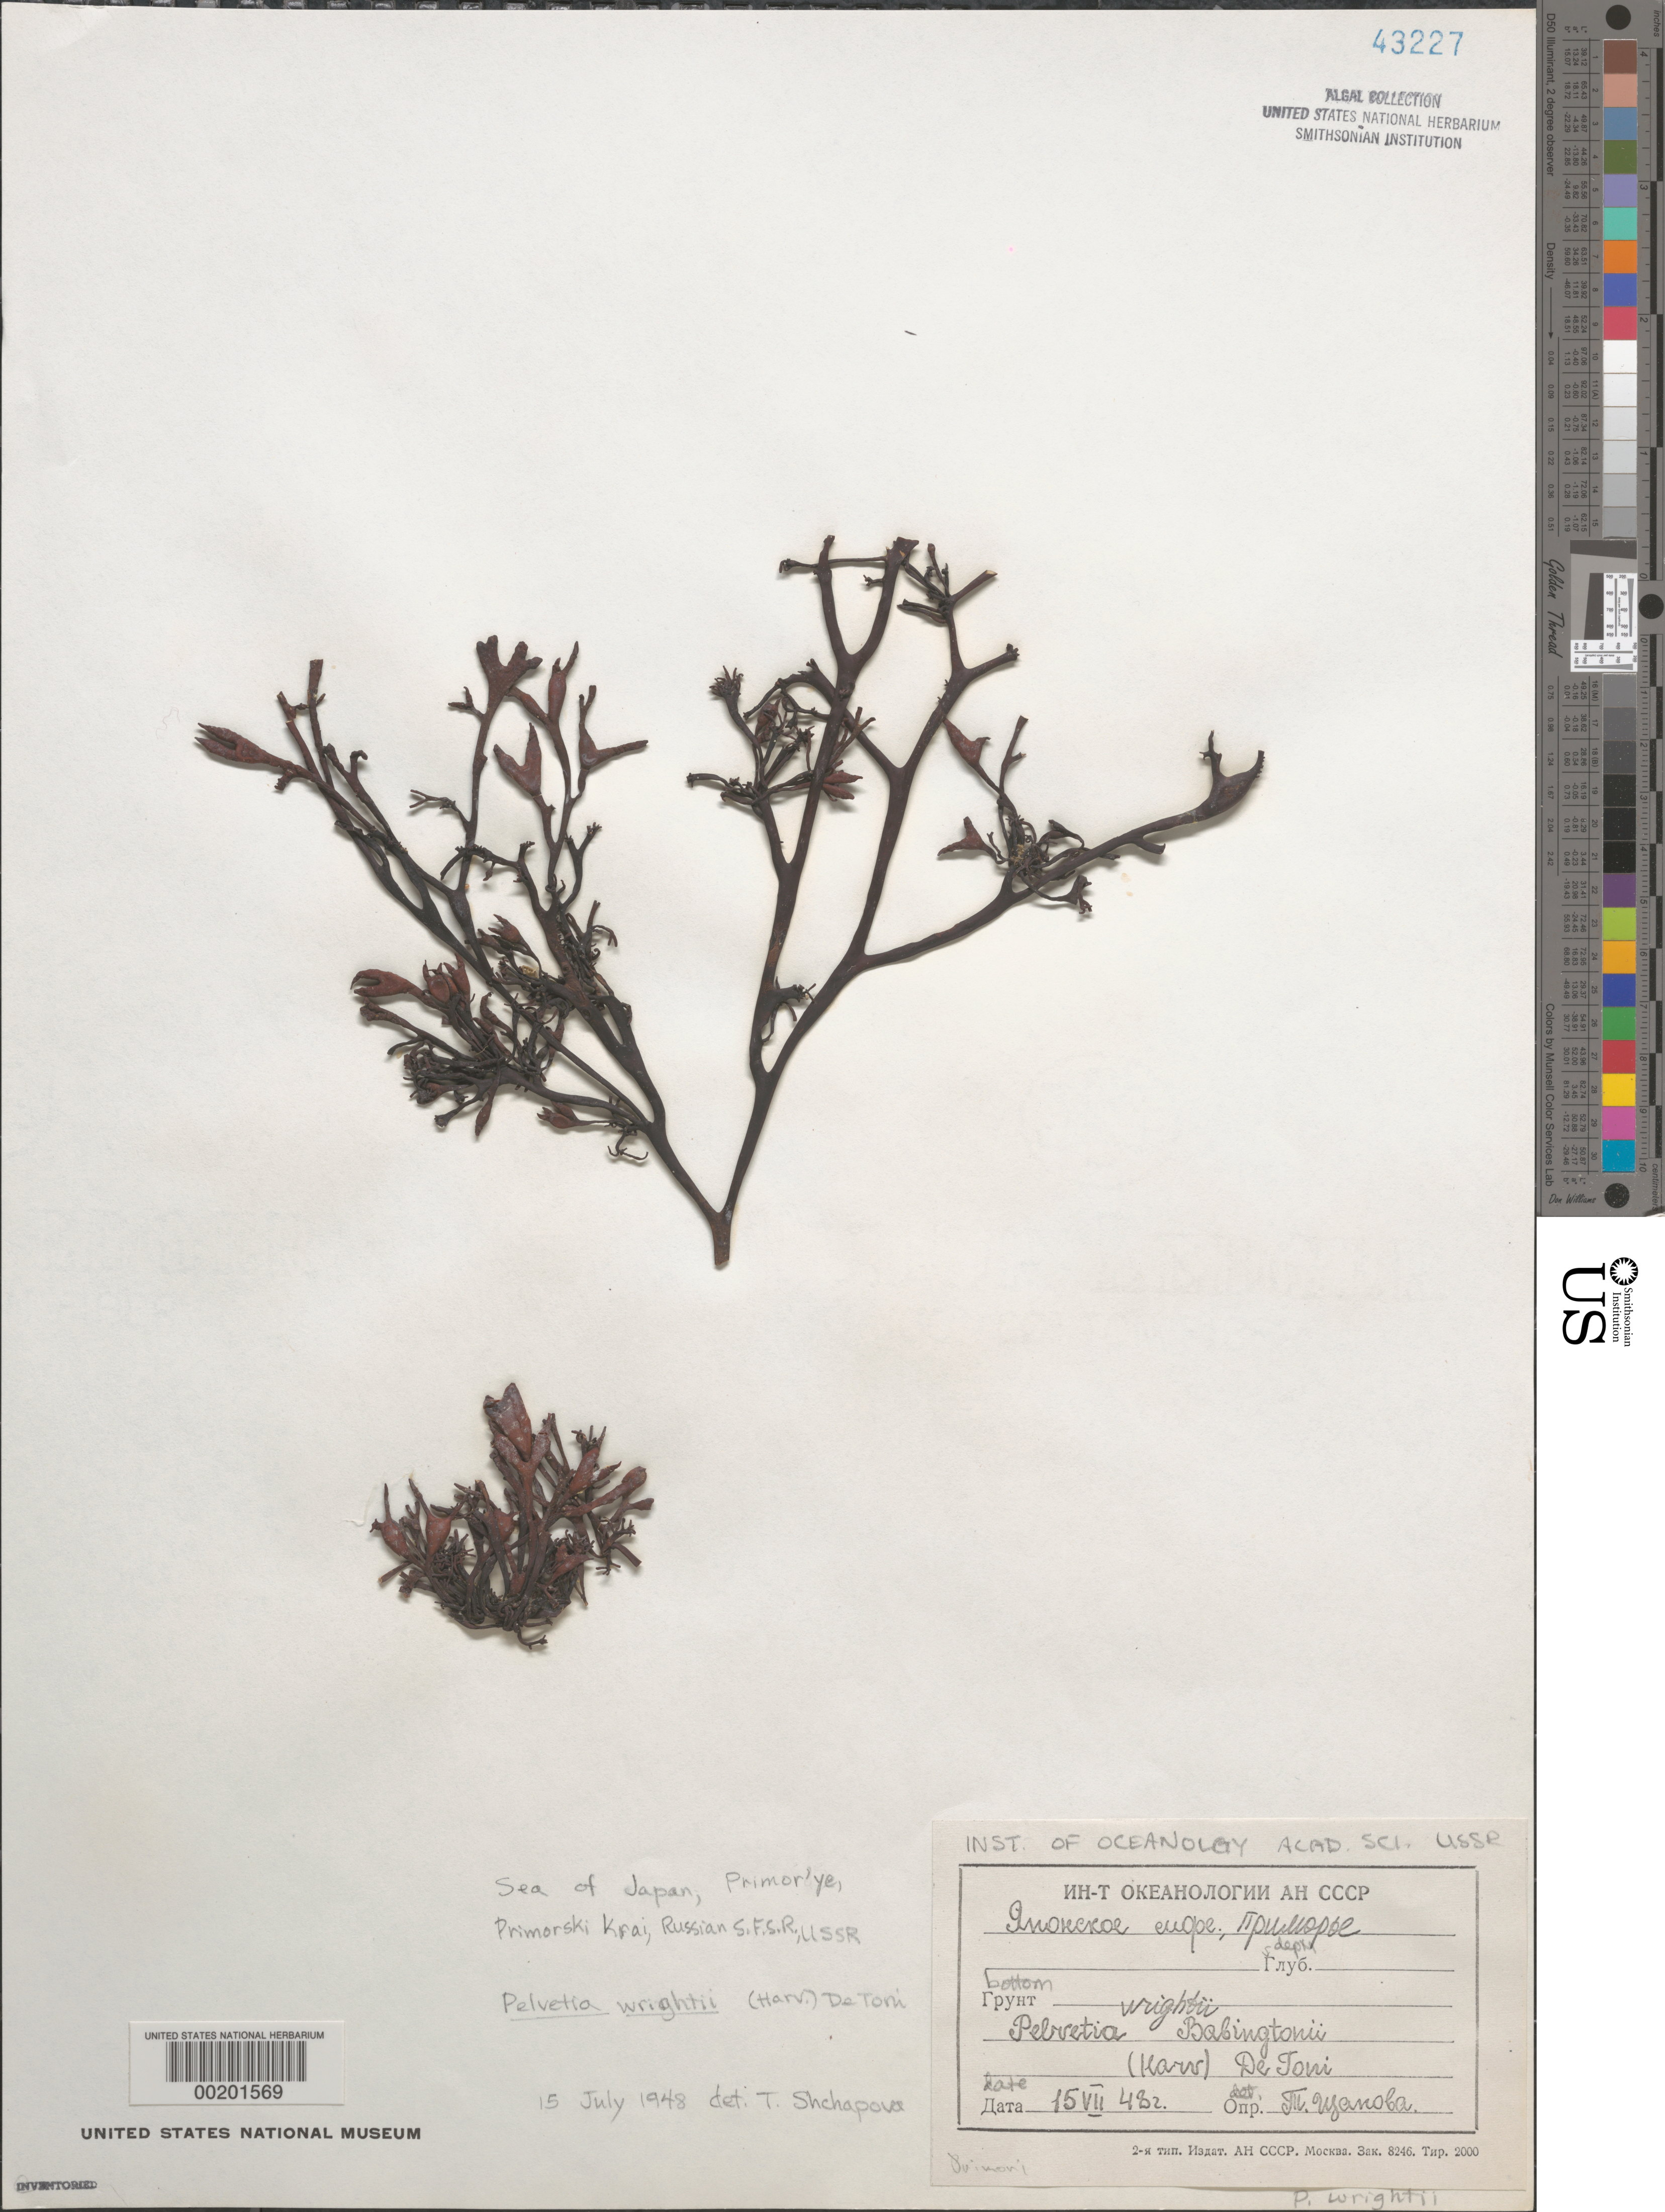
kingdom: Chromista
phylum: Ochrophyta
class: Phaeophyceae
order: Fucales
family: Fucaceae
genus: Silvetia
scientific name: Silvetia babingtonii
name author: (Harvey) E.A. Serrão et al.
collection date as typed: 15 Jul 1948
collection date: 1948-07-15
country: Russian Federation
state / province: Primorsky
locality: Sea of Japan, Primor'ye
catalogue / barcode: US 43227